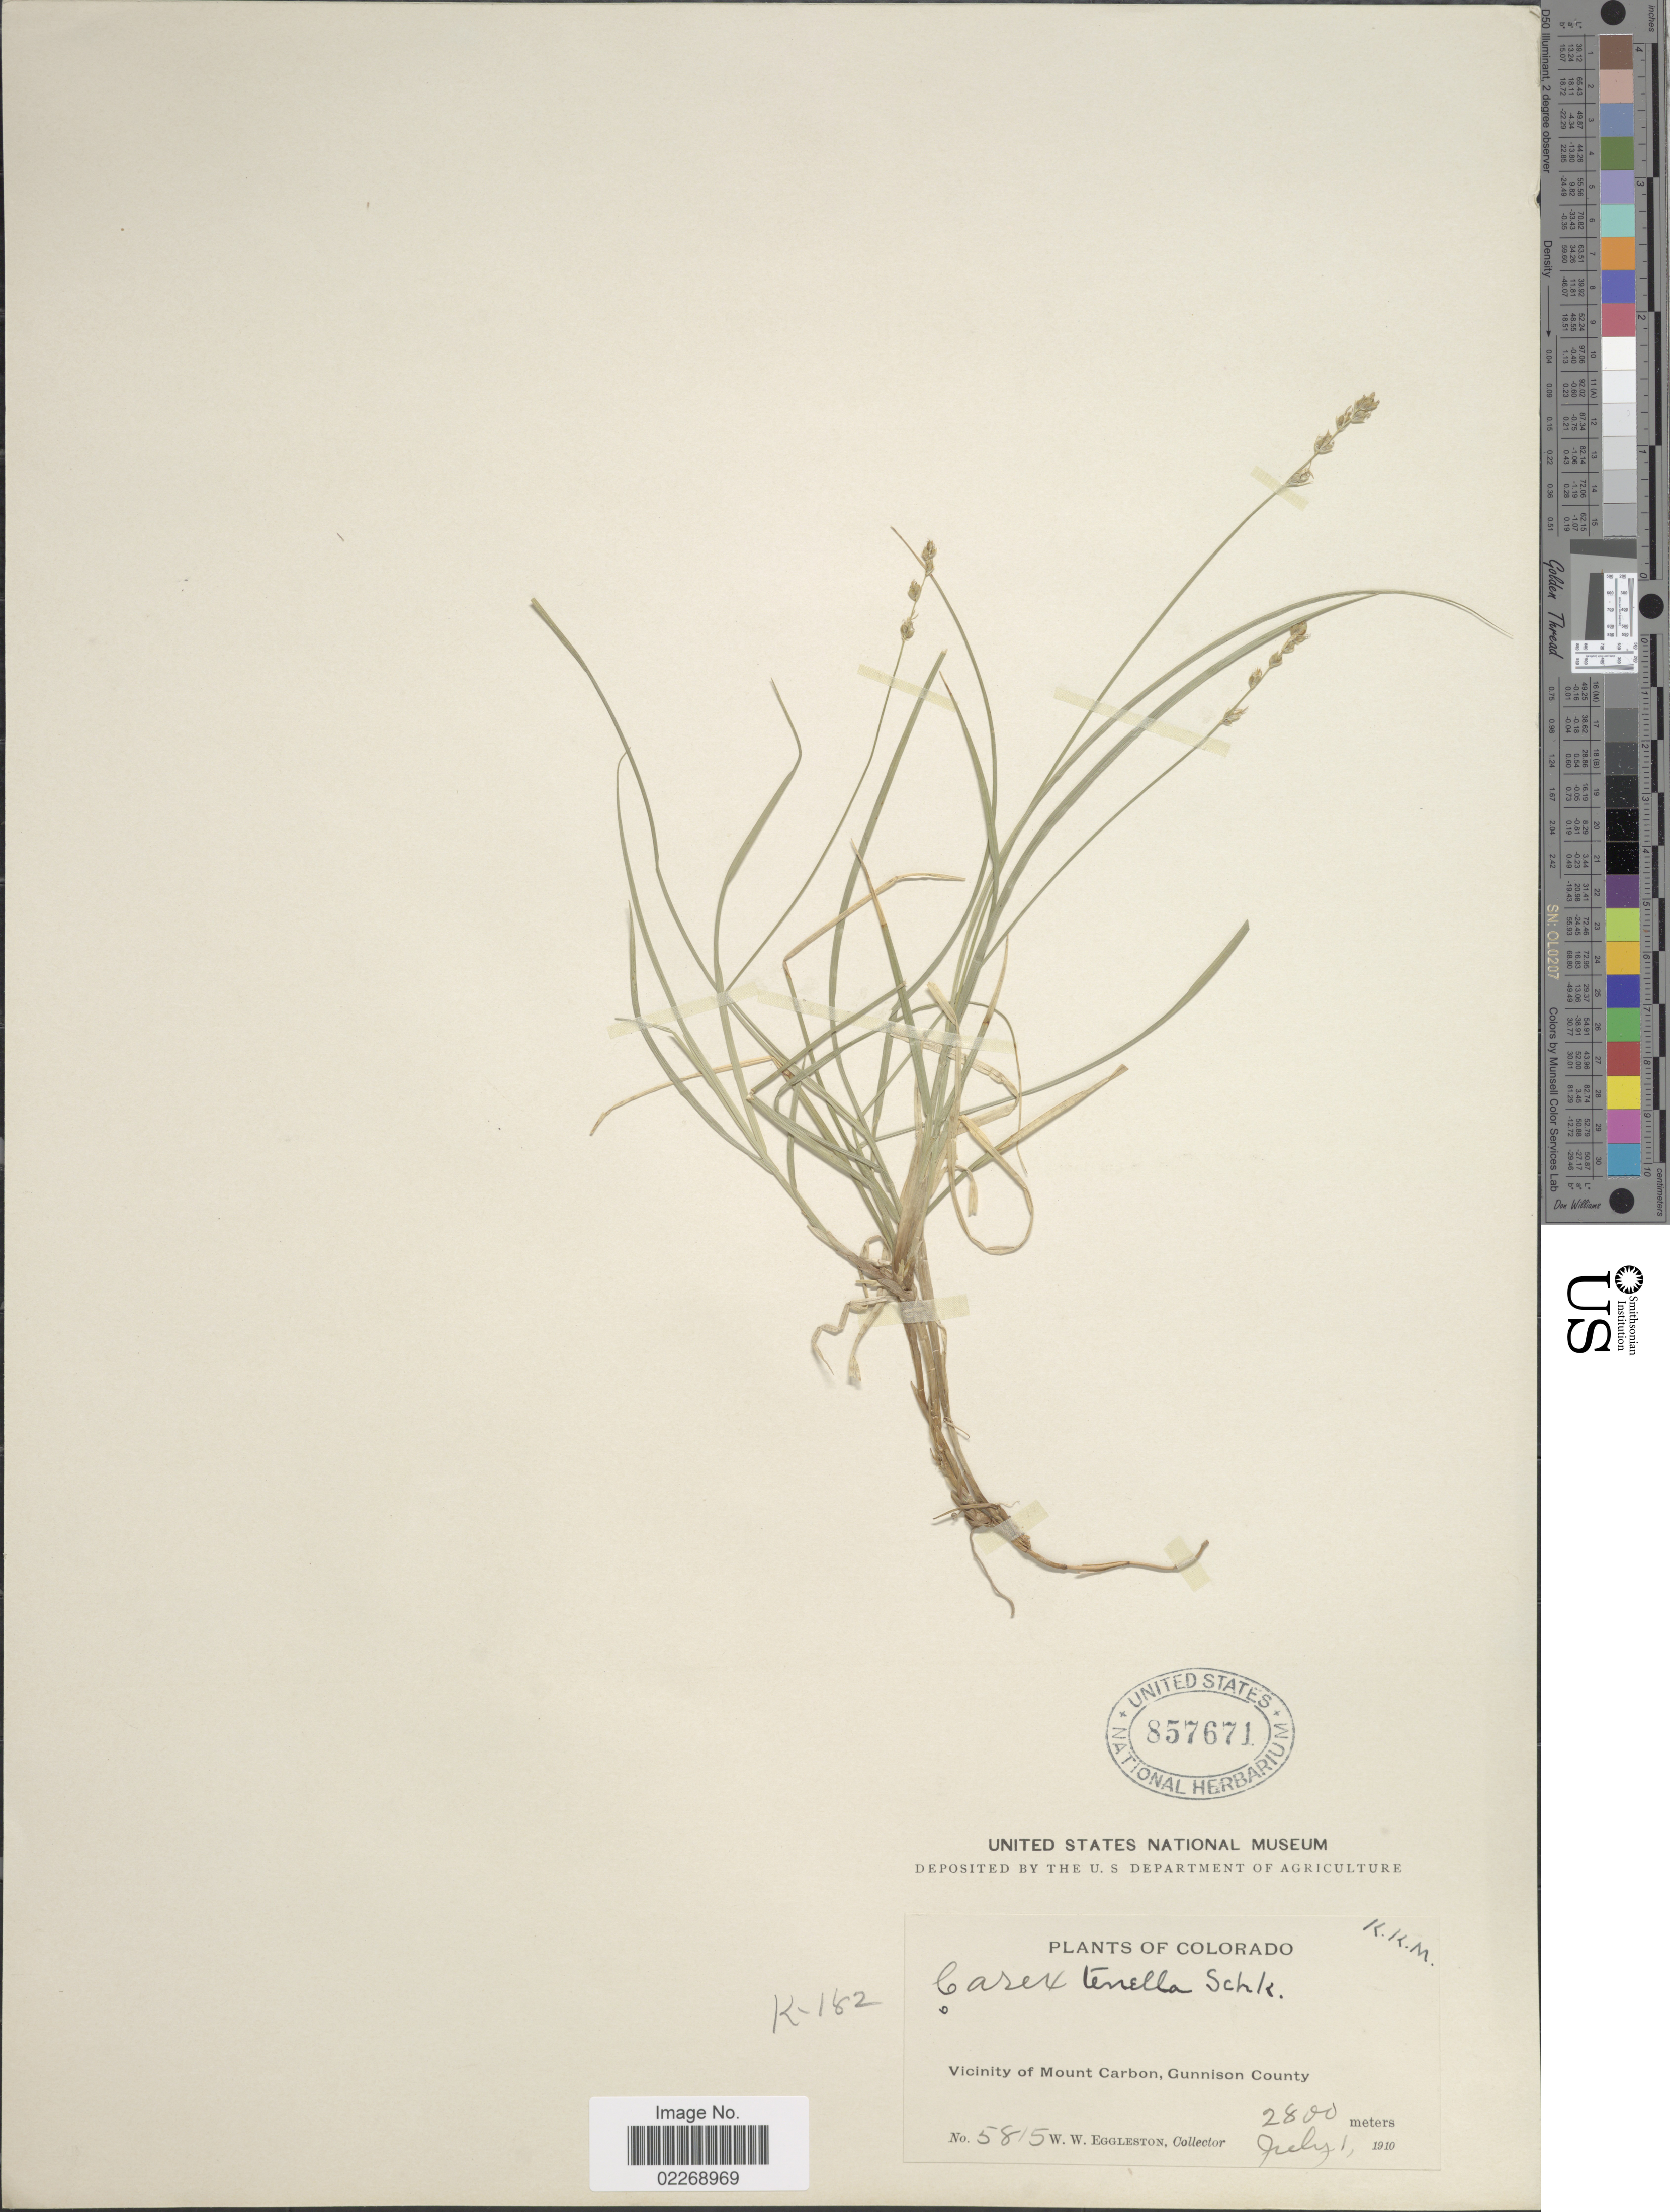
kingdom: Plantae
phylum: Tracheophyta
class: Liliopsida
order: Poales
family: Cyperaceae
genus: Carex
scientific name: Carex disperma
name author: Dewey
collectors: W. W. Eggleston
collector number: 5815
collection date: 1910-07-01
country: United States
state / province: Colorado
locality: Vicinity of Mount Carbon, Gunnison County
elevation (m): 2800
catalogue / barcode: US 857671